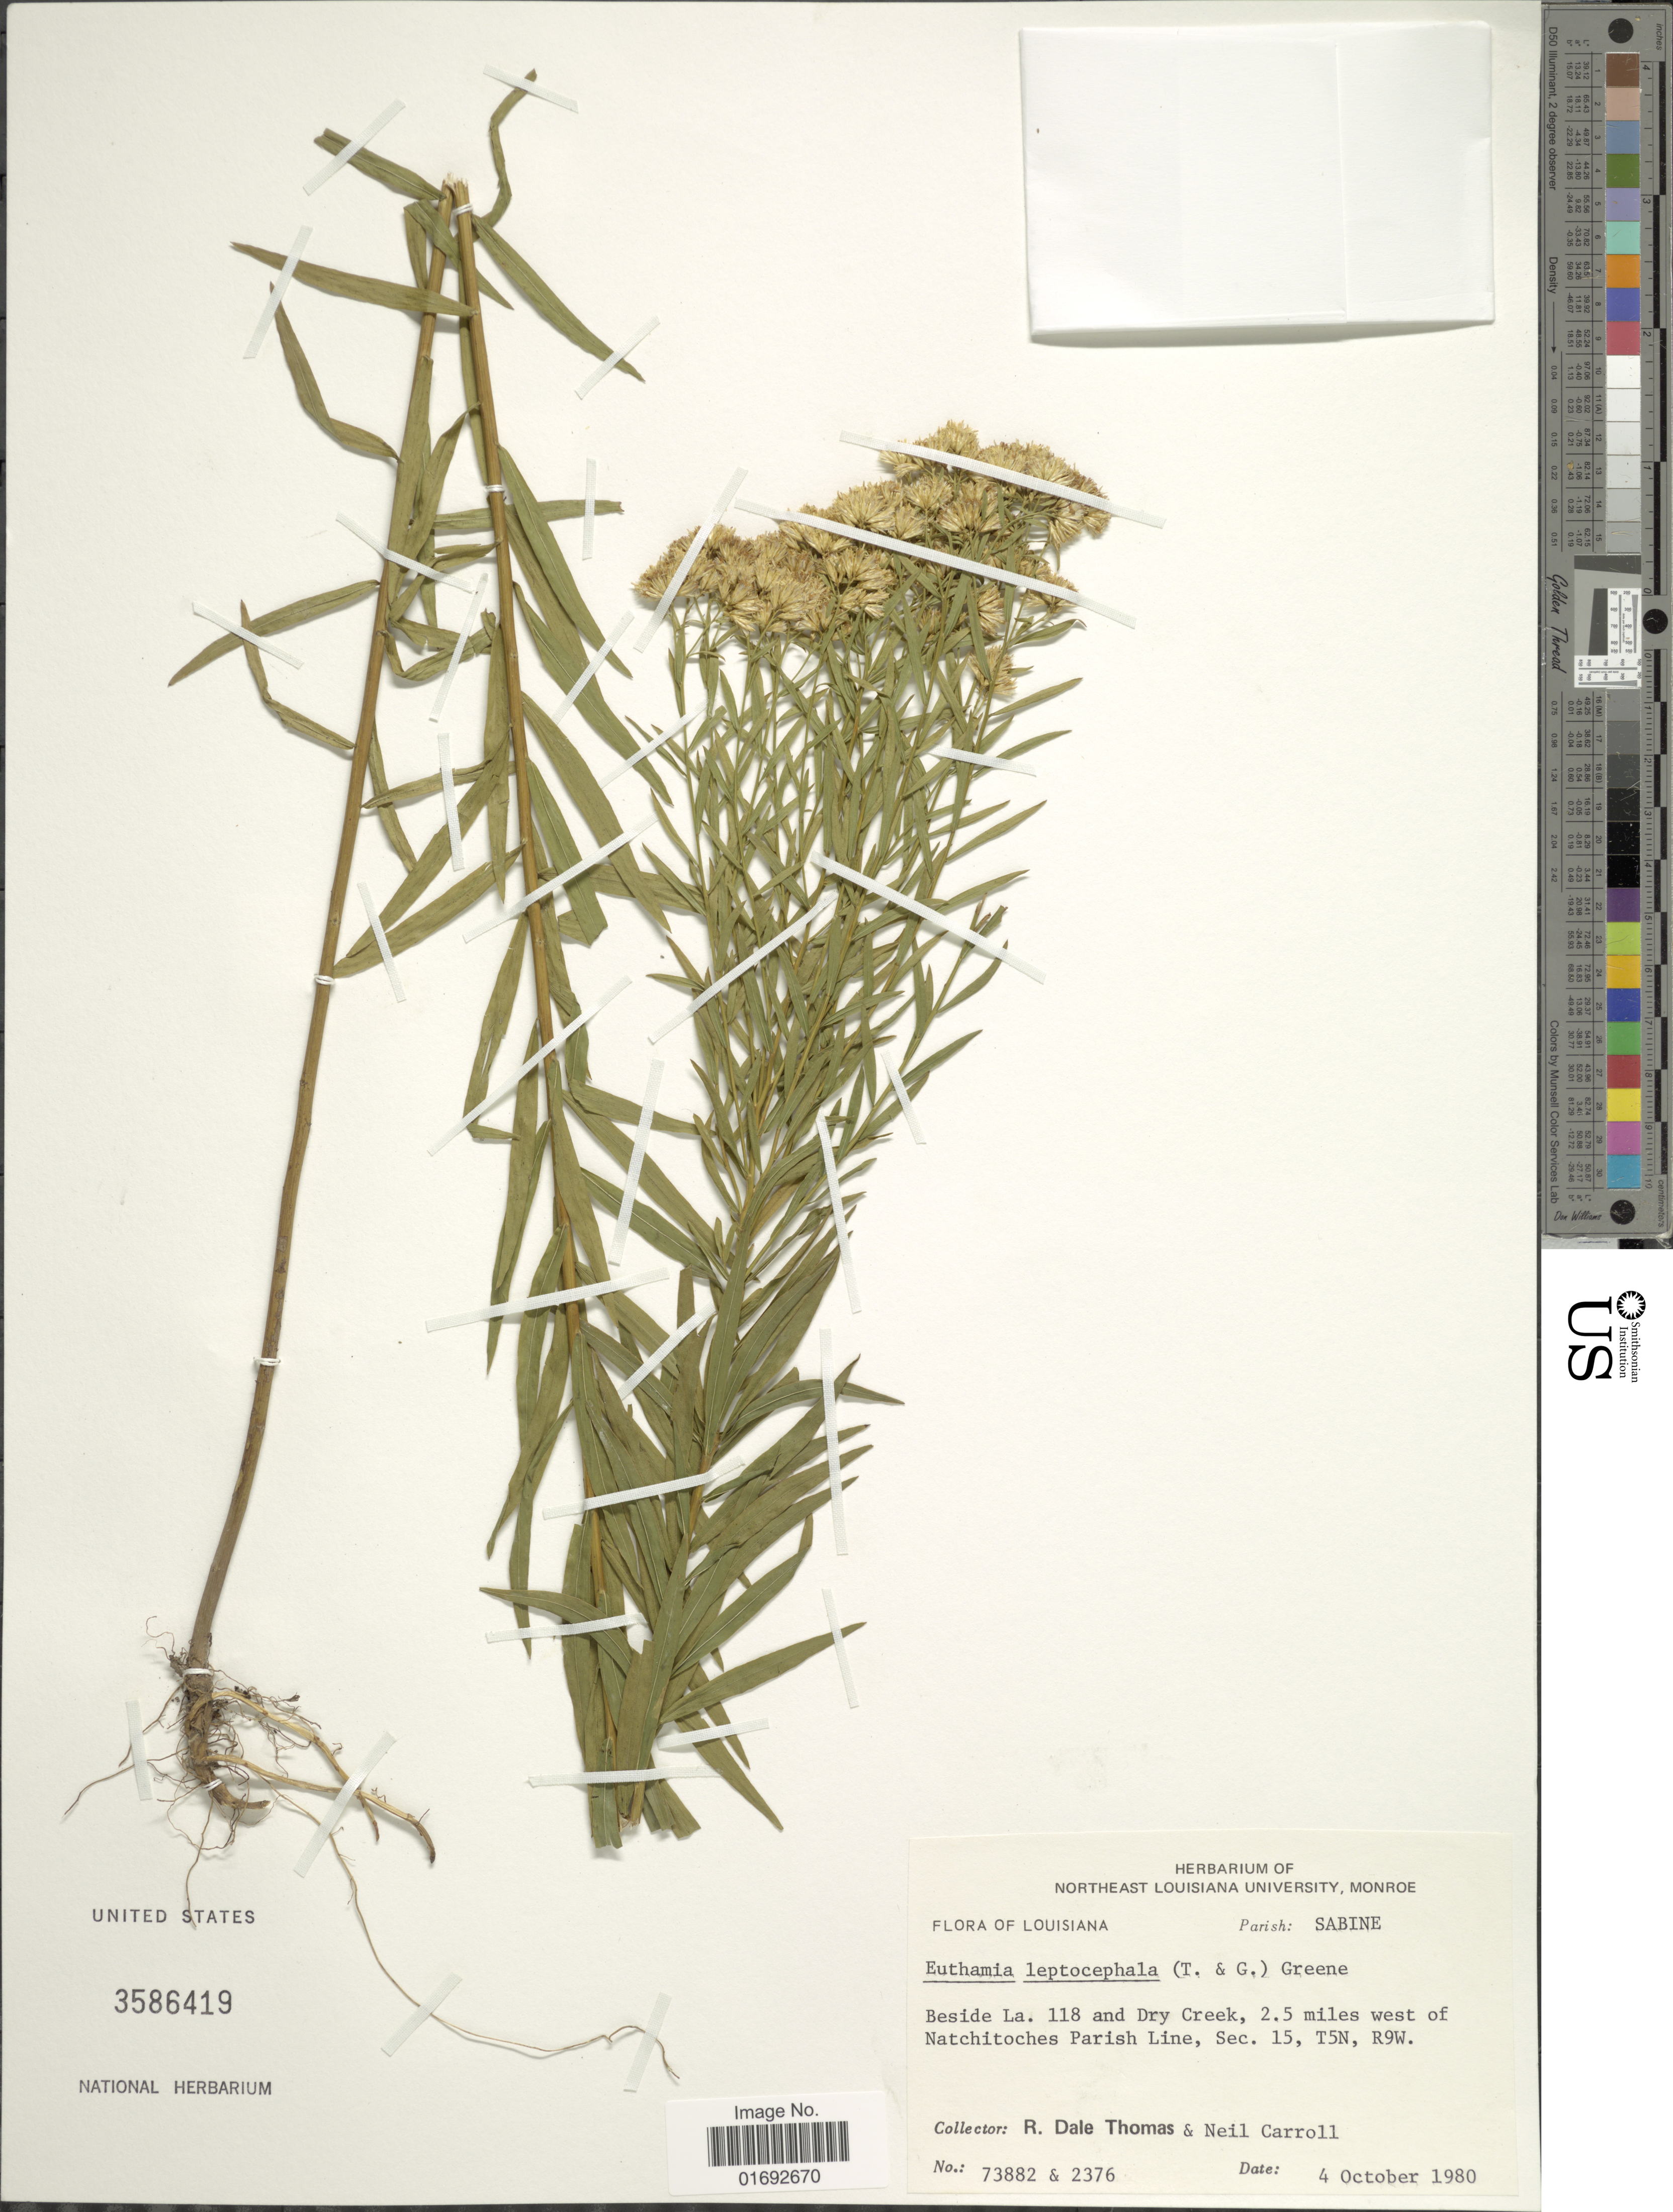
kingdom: Plantae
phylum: Tracheophyta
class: Magnoliopsida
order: Asterales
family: Asteraceae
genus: Euthamia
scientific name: Euthamia leptocephala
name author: (Torr. & A. Gray) Greene ex Porter & Britton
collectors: R. Thomas & N. Carroll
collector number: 73882/2376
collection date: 1980-10-04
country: United States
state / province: Louisiana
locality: Parish Sabine, beside La. 118 and Dry Creek, 2.5 miles west of Natchitoches Parish Line, Sec.15, T5N, R9W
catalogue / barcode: US 3586419